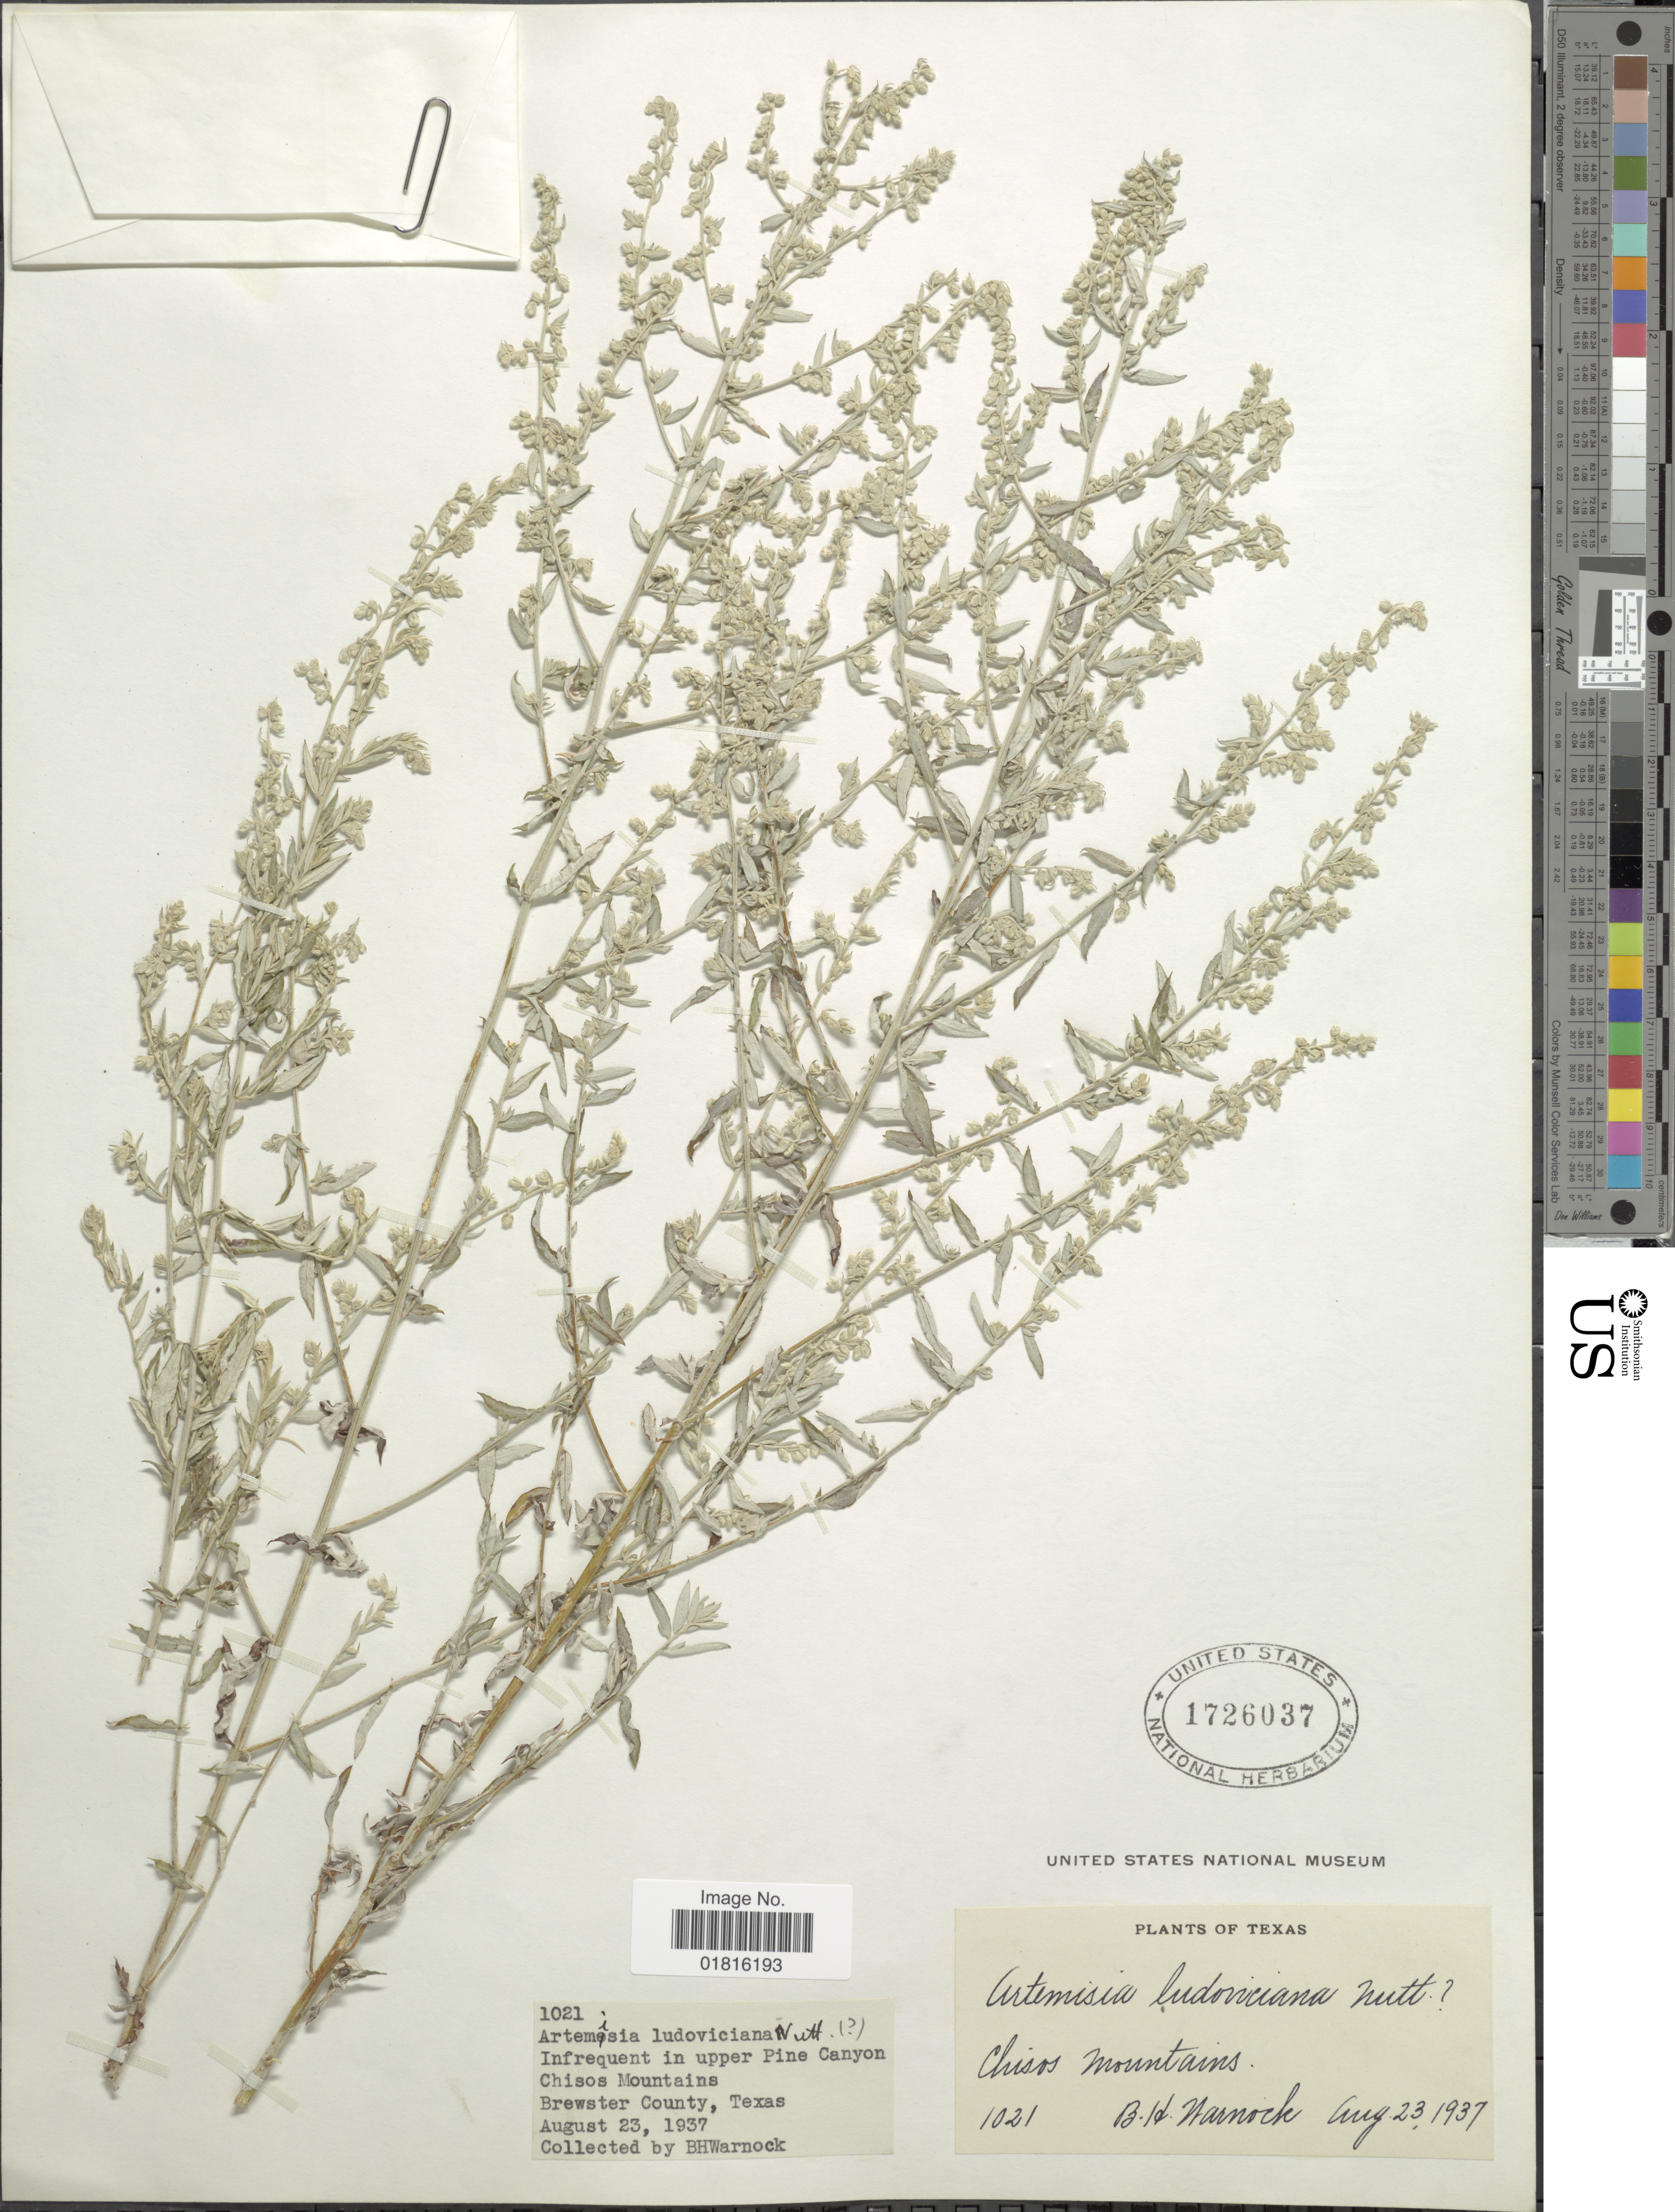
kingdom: Plantae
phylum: Tracheophyta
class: Magnoliopsida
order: Asterales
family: Asteraceae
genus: Artemisia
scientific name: Artemisia ludoviciana subsp. albula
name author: (Wooton) D.D. Keck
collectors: B. H. Warnock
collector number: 1021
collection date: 1937-08-23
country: United States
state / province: Texas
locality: Infrequent in upper Pine Canyon Chisos Mountains, Brewster County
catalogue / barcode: US 1726037